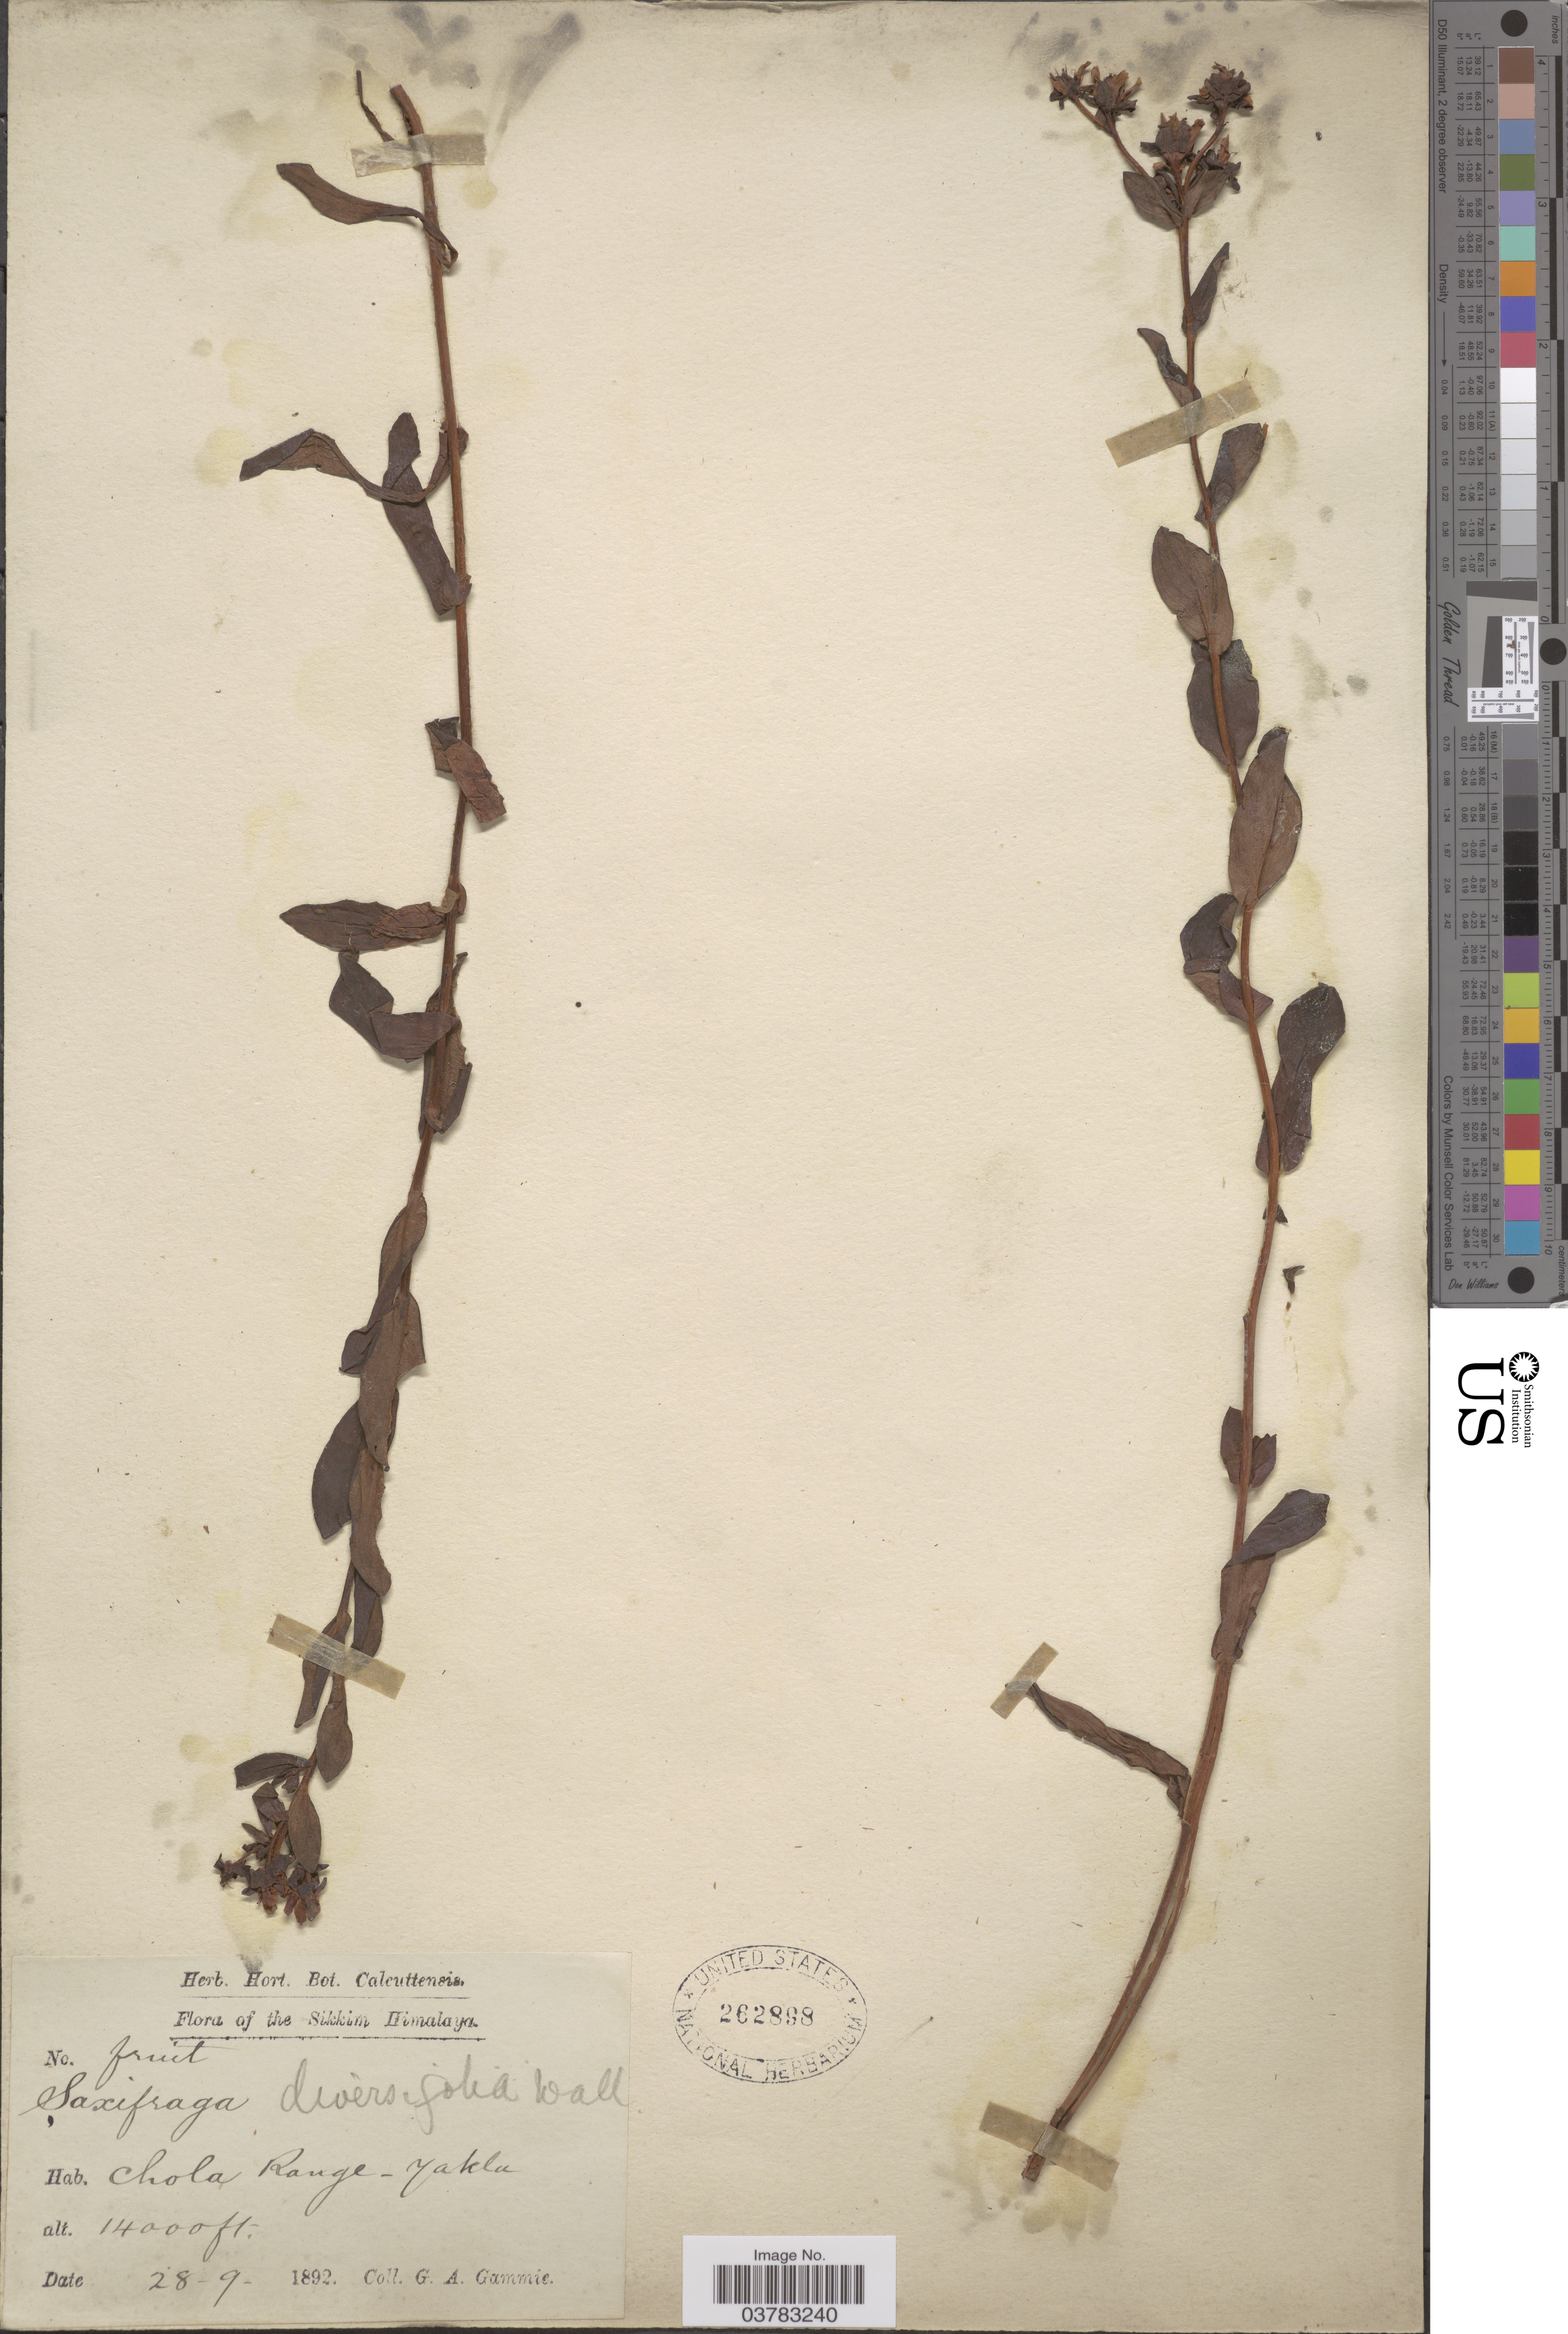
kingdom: Plantae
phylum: Tracheophyta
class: Magnoliopsida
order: Saxifragales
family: Saxifragaceae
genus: Saxifraga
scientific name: Saxifraga diversifolia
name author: Wall.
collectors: G. Gammie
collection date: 1892-09-28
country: India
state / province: Sikkim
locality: Sikkim Himalaya. Chola Range-Yakla.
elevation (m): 4267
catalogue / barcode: US 262898